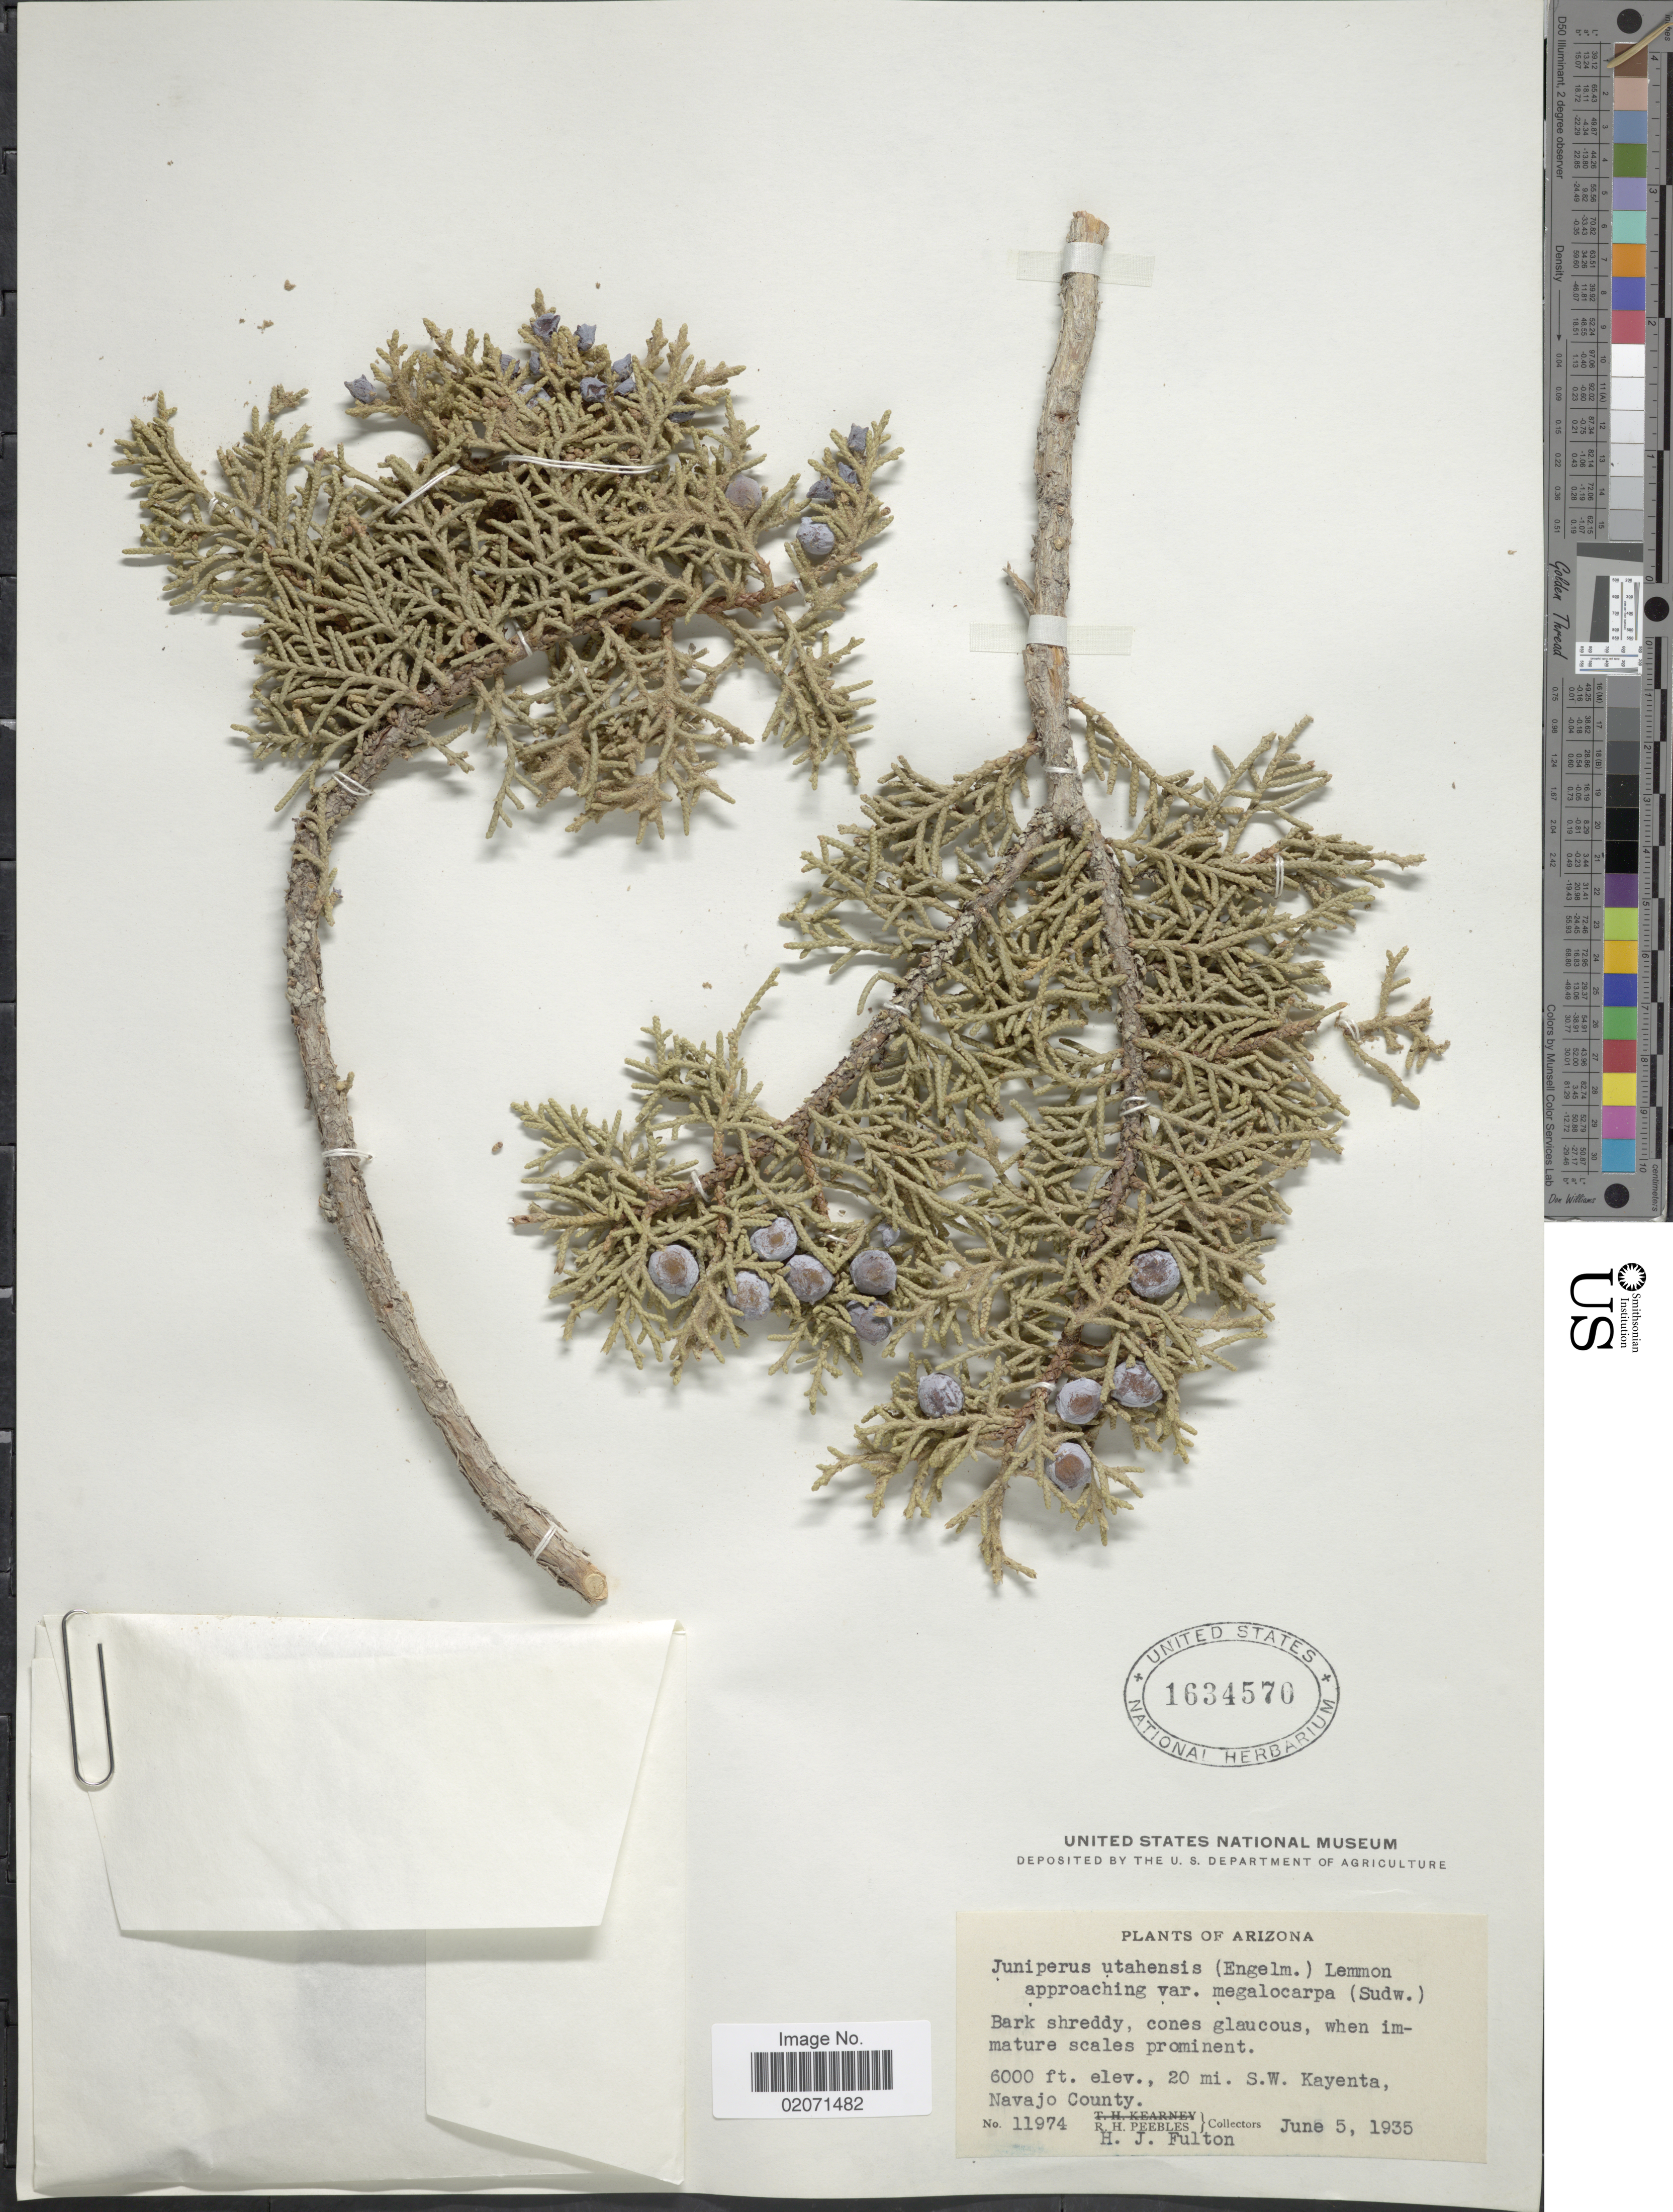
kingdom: Plantae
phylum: Tracheophyta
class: Pinopsida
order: Pinales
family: Cupressaceae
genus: Juniperus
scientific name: Juniperus osteosperma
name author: (Torr.) Little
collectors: H. Fulton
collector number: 11974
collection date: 1935-06-05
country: United States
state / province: Arizona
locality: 20 mi. S.W. Kayenta, Navajo County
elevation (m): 1829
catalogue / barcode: US 1634570